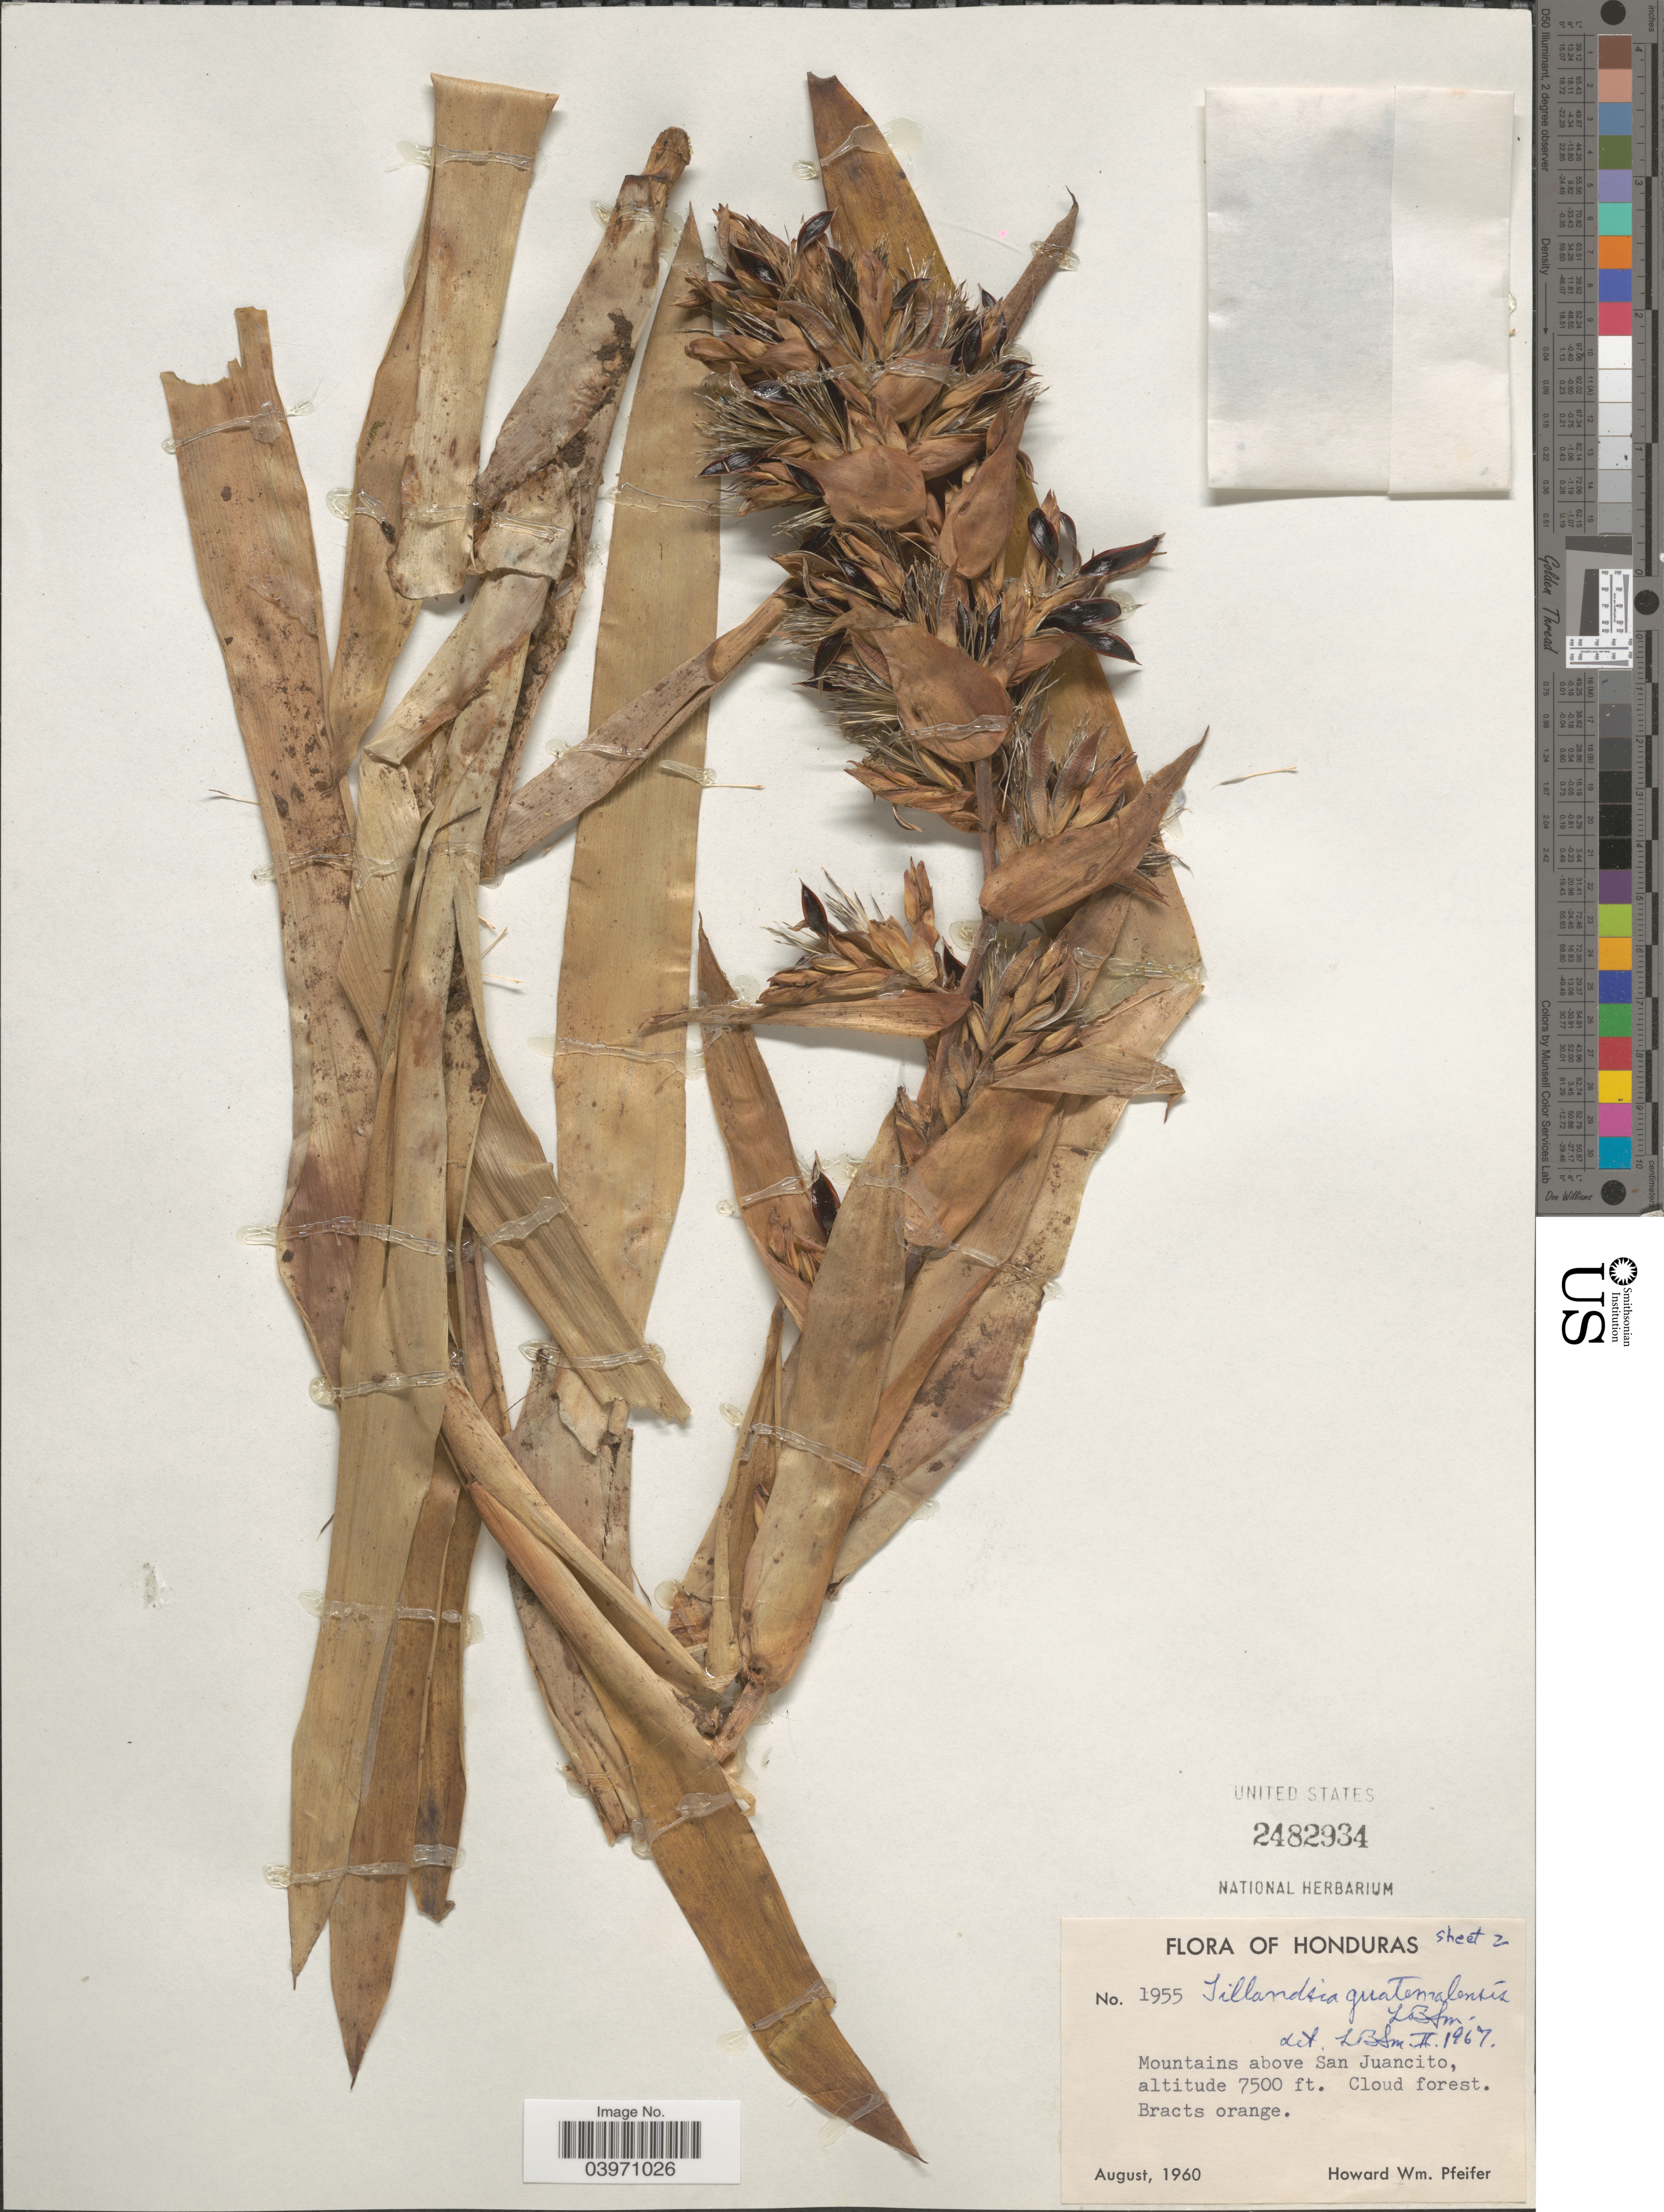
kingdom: Plantae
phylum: Tracheophyta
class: Liliopsida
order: Poales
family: Bromeliaceae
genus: Tillandsia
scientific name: Tillandsia guatemalensis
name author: L.B. Sm.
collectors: H. W. Pfeifer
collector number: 1955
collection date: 1960-08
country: Honduras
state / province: Fco. Morazán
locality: Morazán. Mountains above San Juancito.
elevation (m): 2286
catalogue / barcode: US 2482934